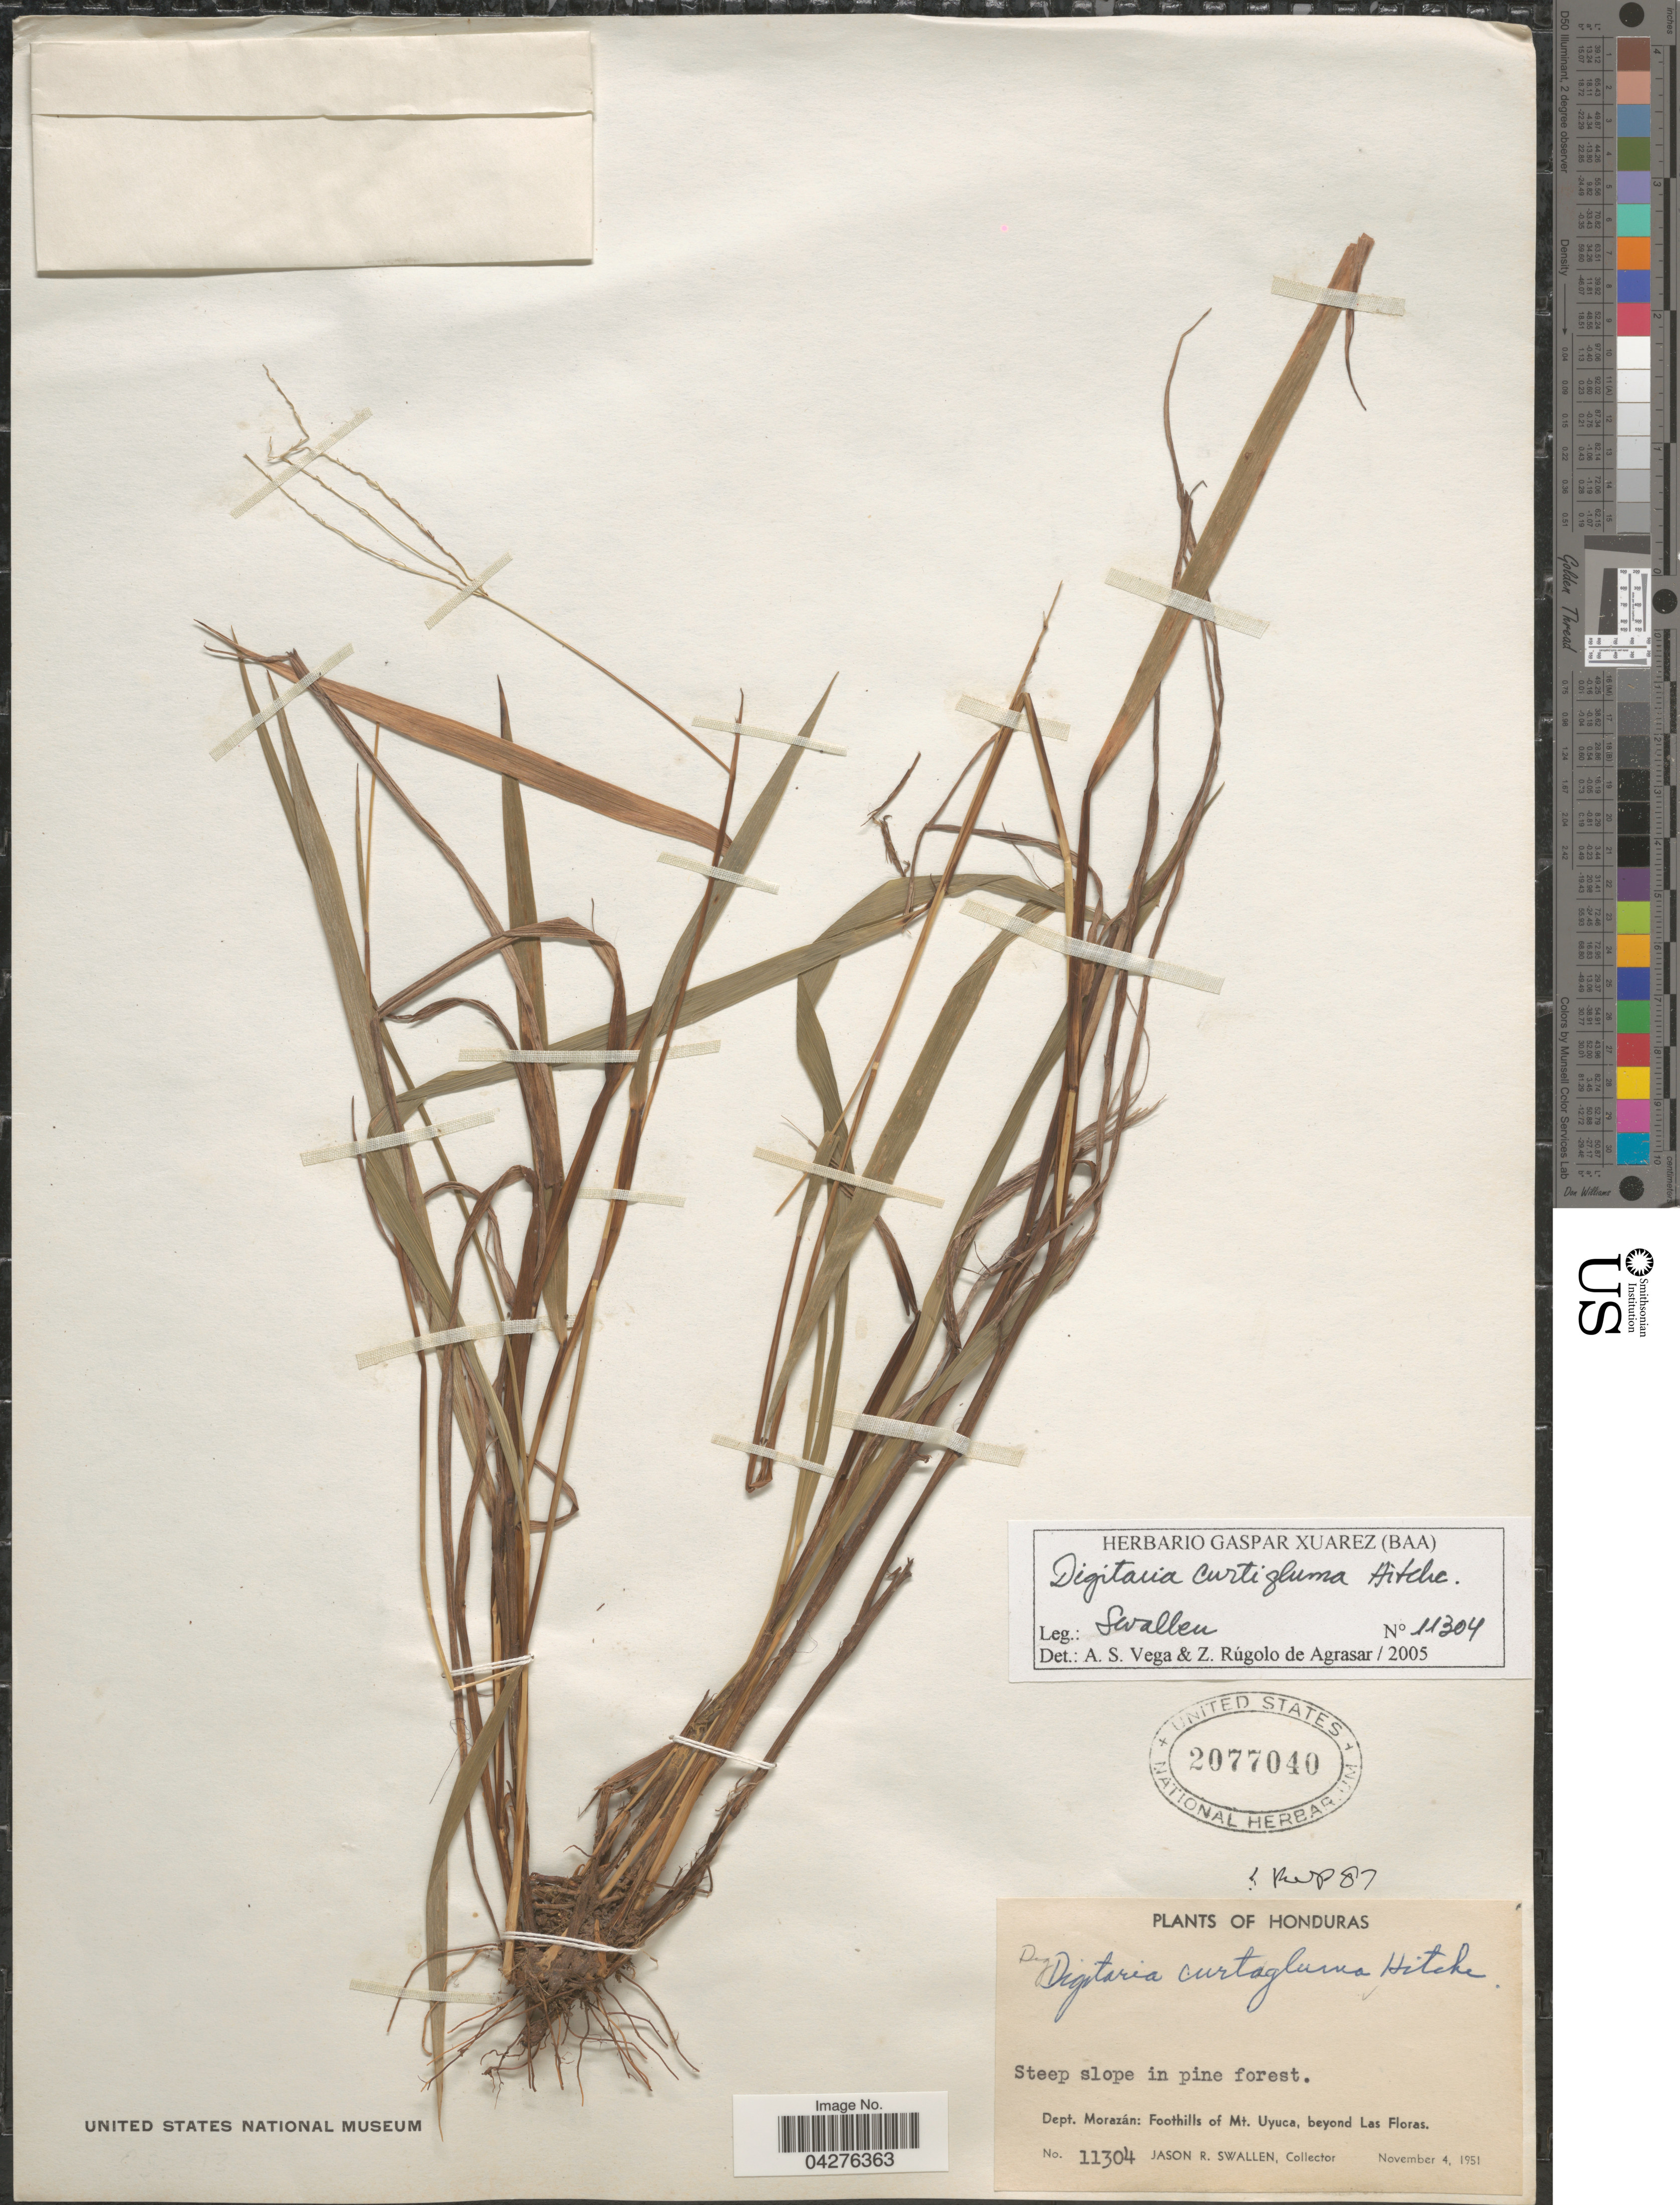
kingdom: Plantae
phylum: Tracheophyta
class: Liliopsida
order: Poales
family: Poaceae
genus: Digitaria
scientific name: Digitaria curtigluma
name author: Hitchc.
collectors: J. R. Swallen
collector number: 11304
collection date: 1951-11-04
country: Honduras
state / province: Fco. Morazán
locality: Steep slope in pine forest. Dept. Morazán: Foothills of Mt. Uyuca, beyond Las Floras.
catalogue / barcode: US 2077040